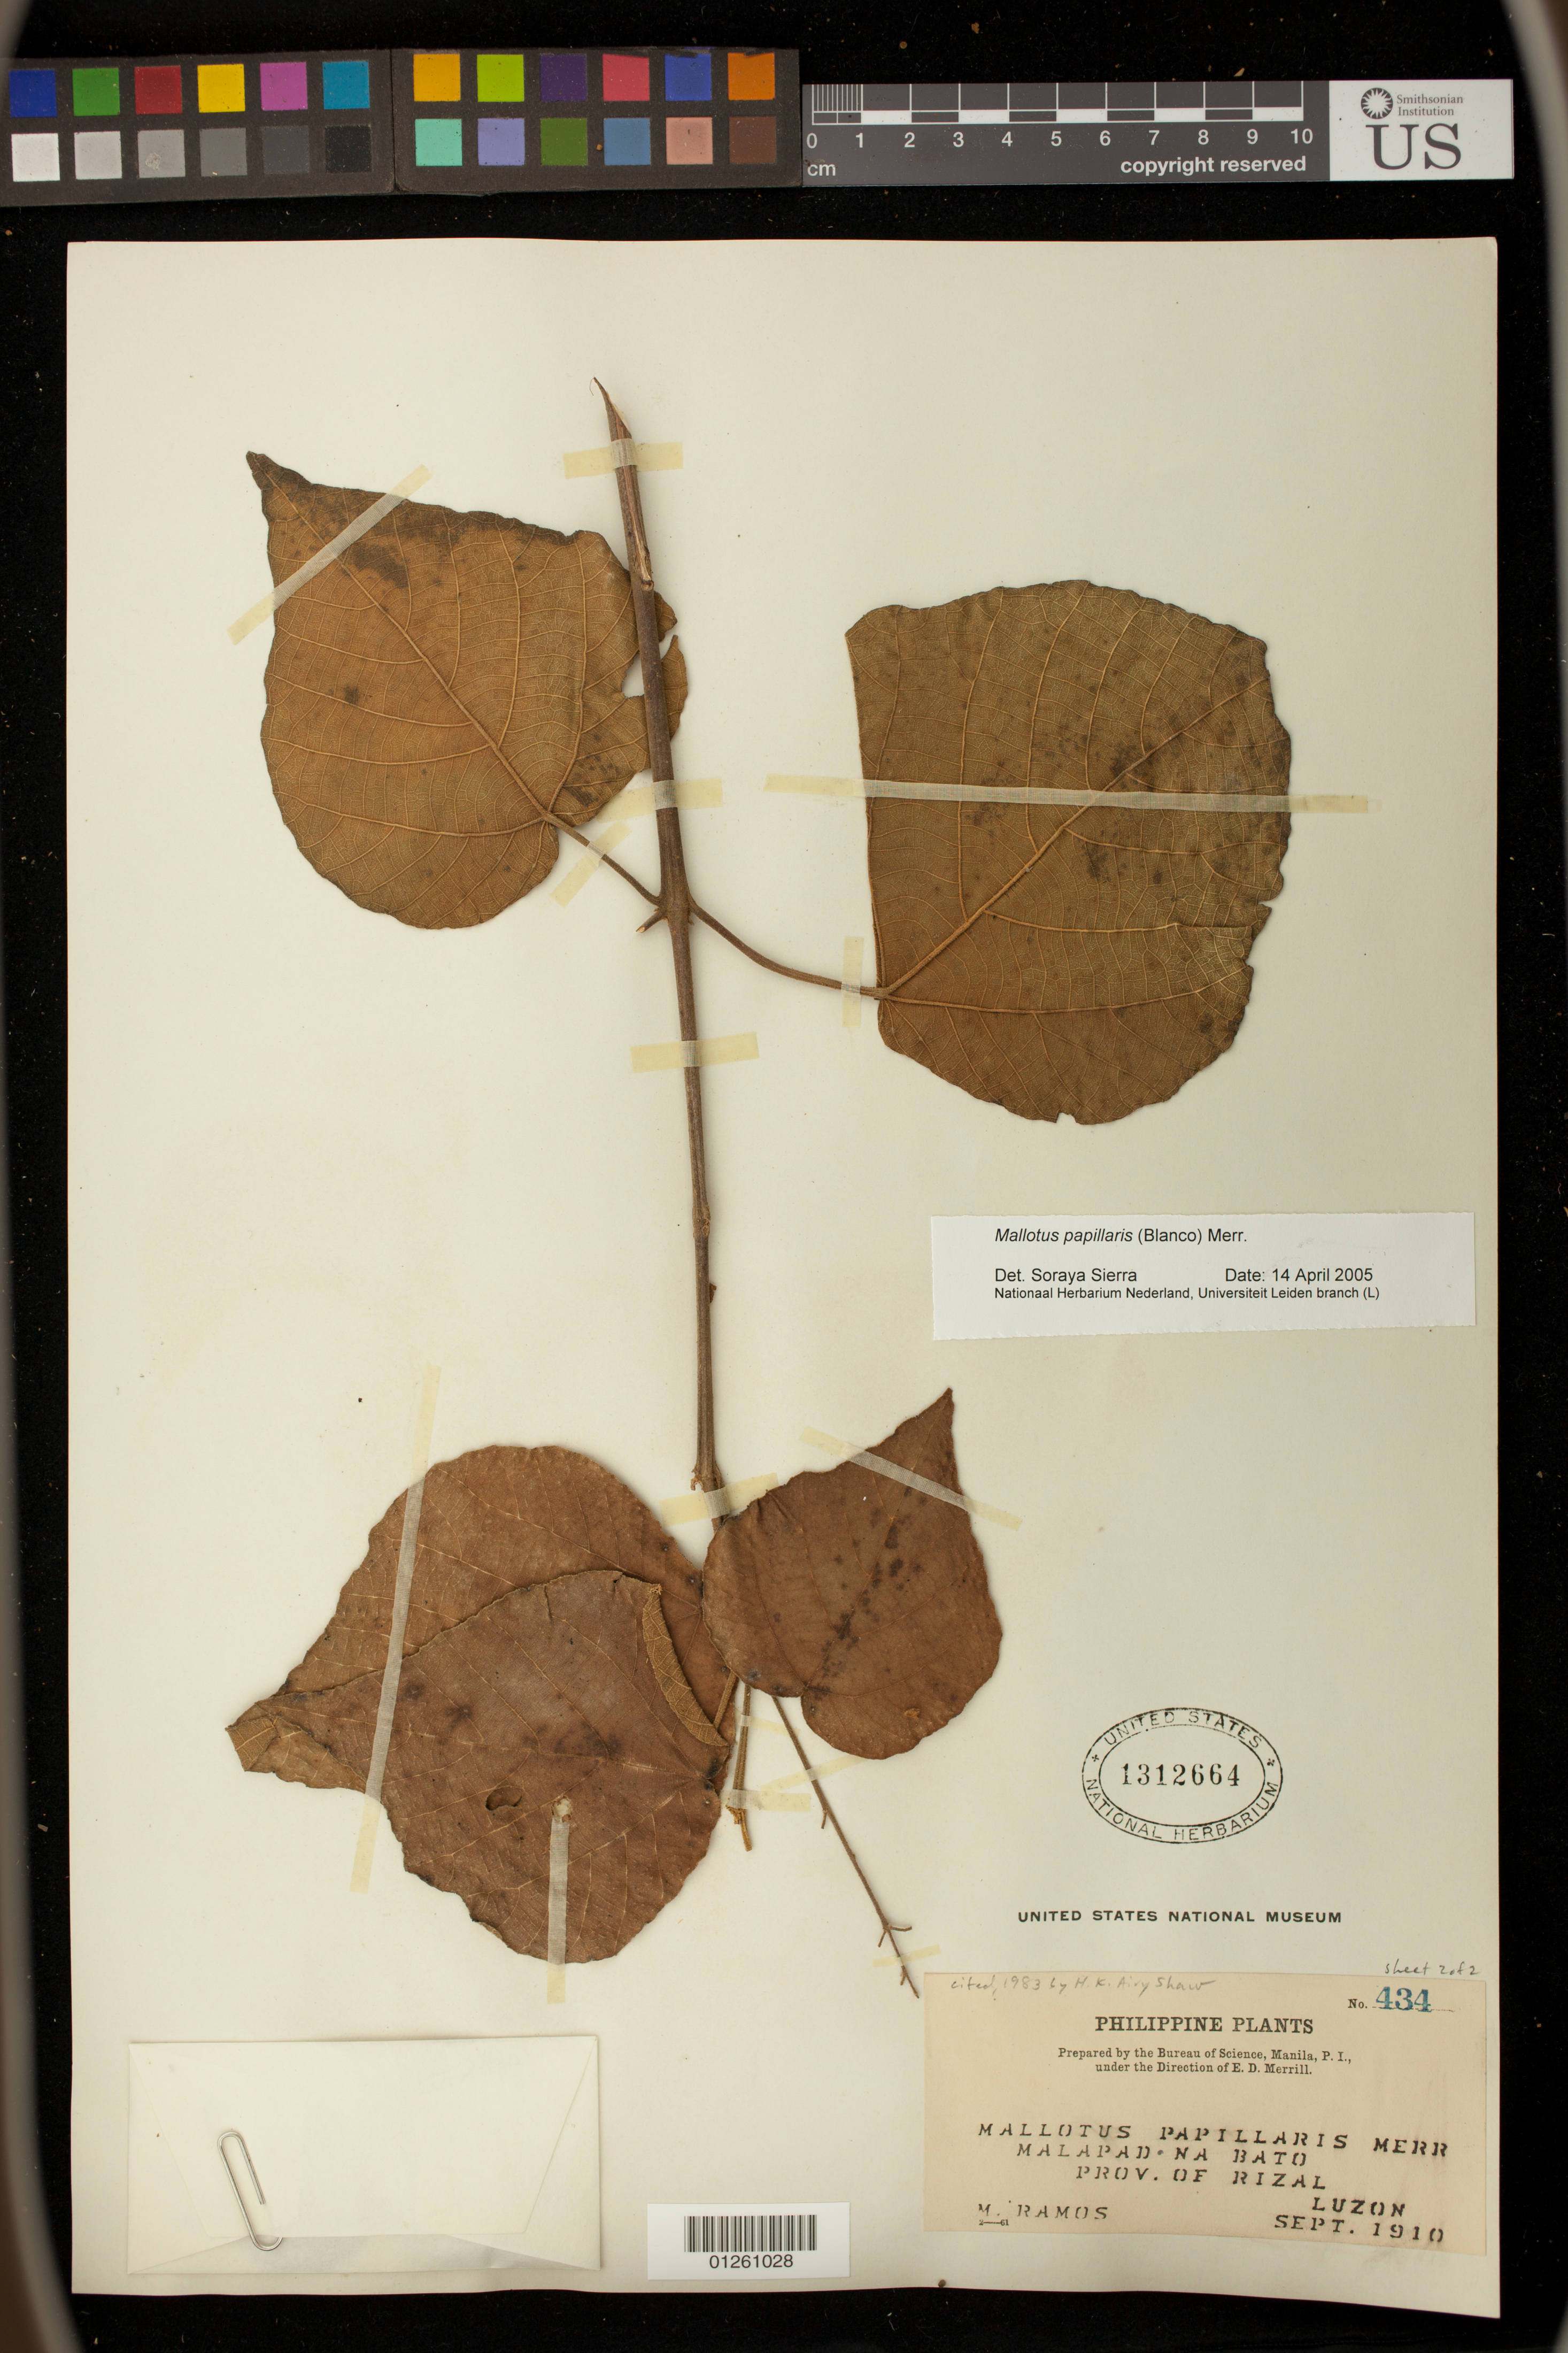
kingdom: Plantae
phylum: Tracheophyta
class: Magnoliopsida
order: Malpighiales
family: Euphorbiaceae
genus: Mallotus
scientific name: Mallotus papillaris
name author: (Blanco) Merr.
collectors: M. Ramos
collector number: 434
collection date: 1910-09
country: Philippines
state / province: Calabarzon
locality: Malapad Na Bato, Prov. of Rizal, Luzon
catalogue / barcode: US 1312664